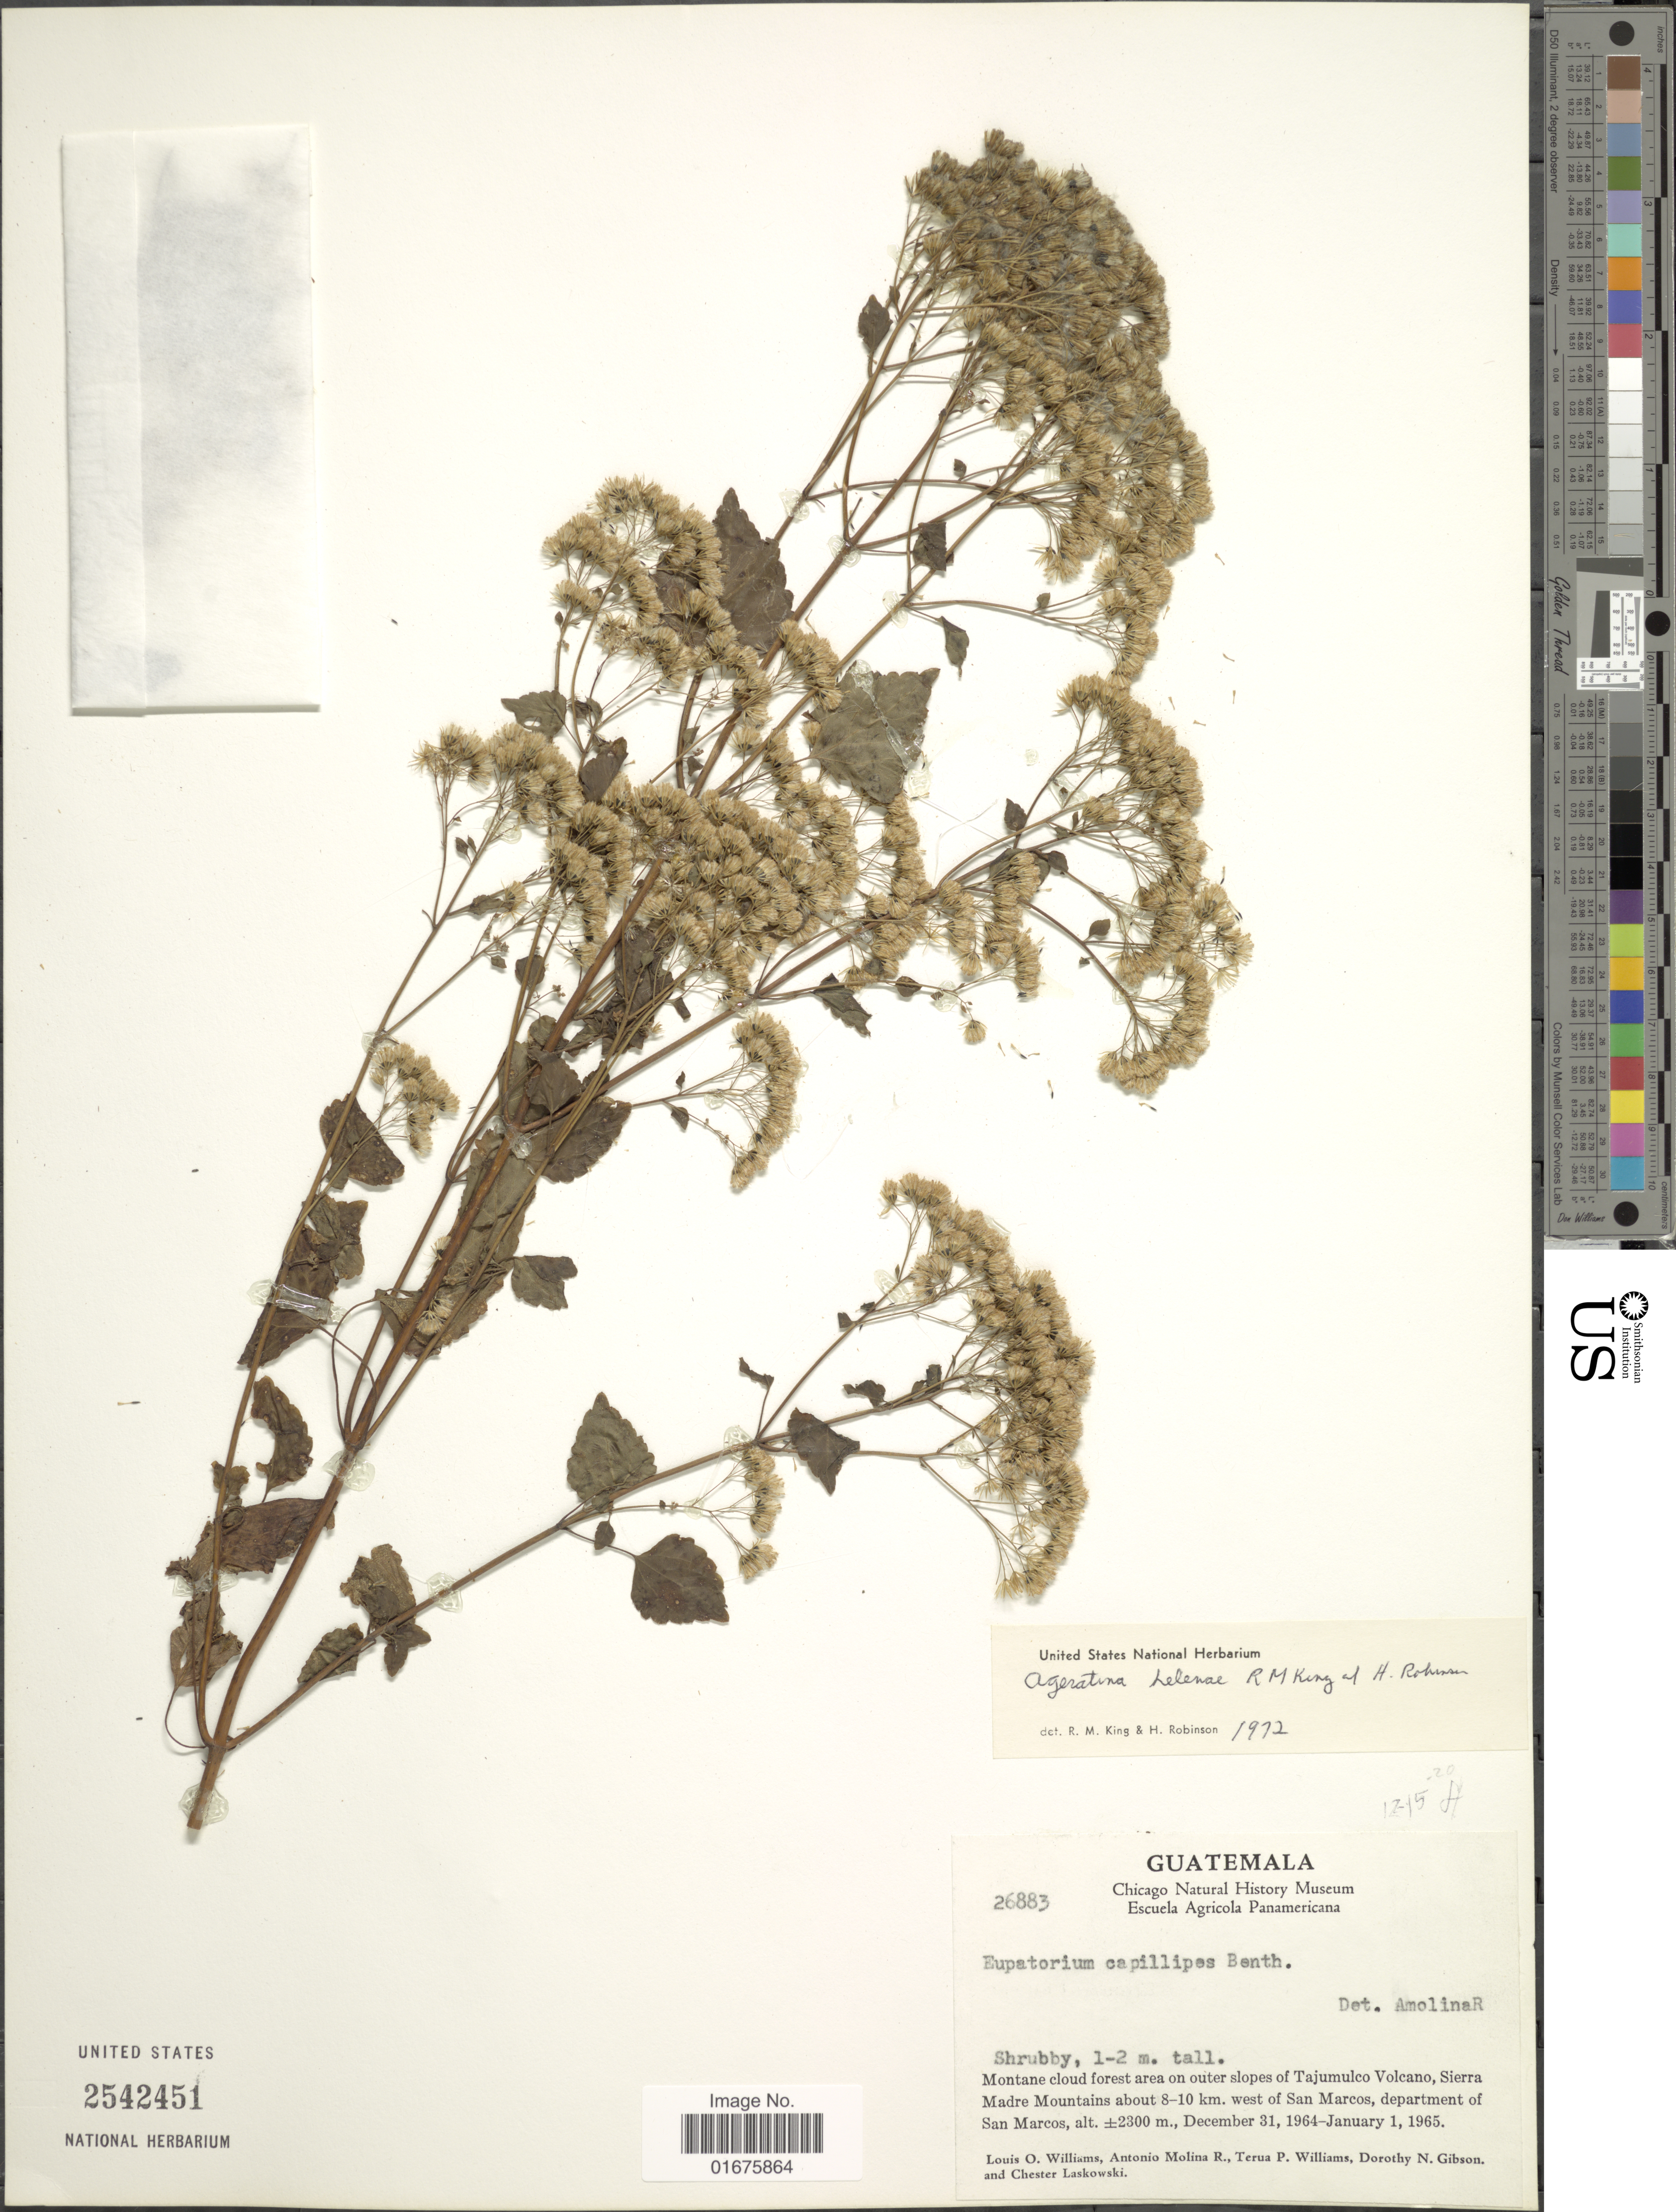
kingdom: Plantae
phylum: Tracheophyta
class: Magnoliopsida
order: Asterales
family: Asteraceae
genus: Ageratina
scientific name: Ageratina helenae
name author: R.M. King & H. Rob.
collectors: L. O. Williams, A. Molina R., T. P. Williams, D. N. Gibson & C. Laskowski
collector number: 26883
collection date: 1964-12-31/1965-01-01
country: Guatemala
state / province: San Marcos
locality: Montane cloud forest area on outer slope of Tajumulco Volcano, Sierra Madre Moutains about 8-10km. west of San Marcos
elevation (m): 2300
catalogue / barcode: US 2542451